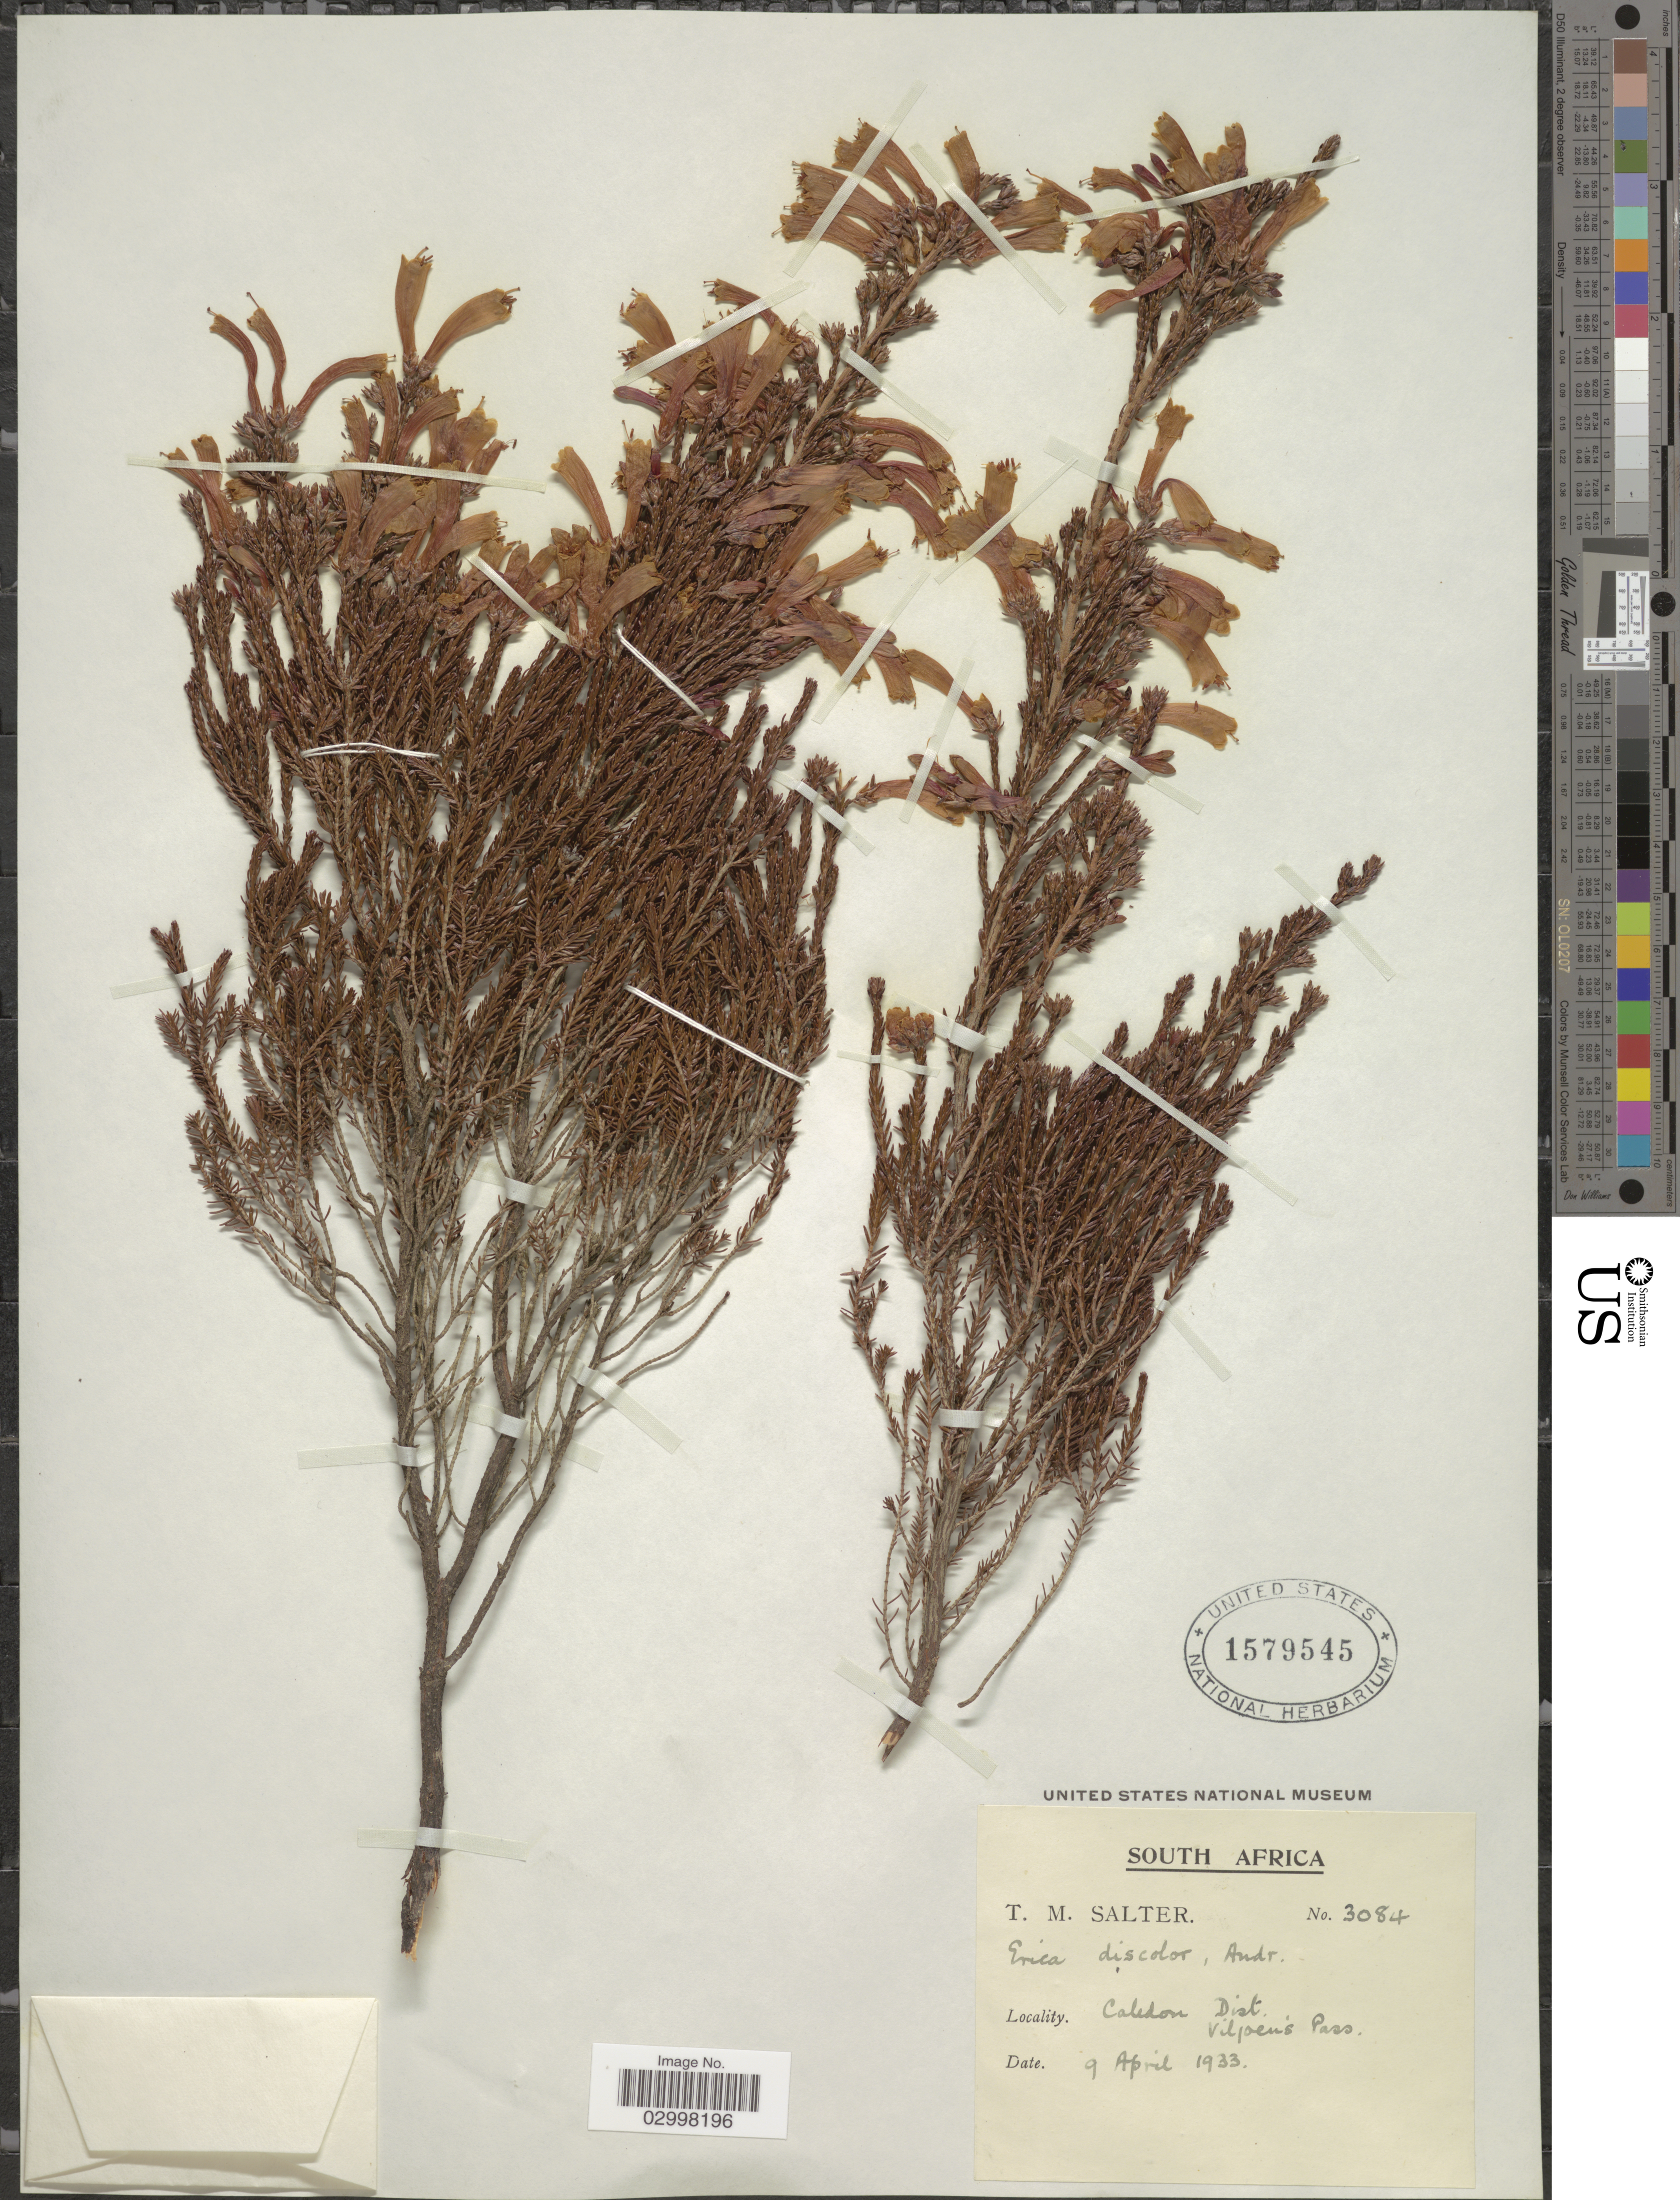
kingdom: Plantae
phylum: Tracheophyta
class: Magnoliopsida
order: Ericales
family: Ericaceae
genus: Erica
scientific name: Erica discolor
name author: Andrews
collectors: T. Salter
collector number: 3084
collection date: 1933-04-09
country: South Africa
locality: Caledon Dist. Viljoen's Pass.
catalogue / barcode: US 1579545